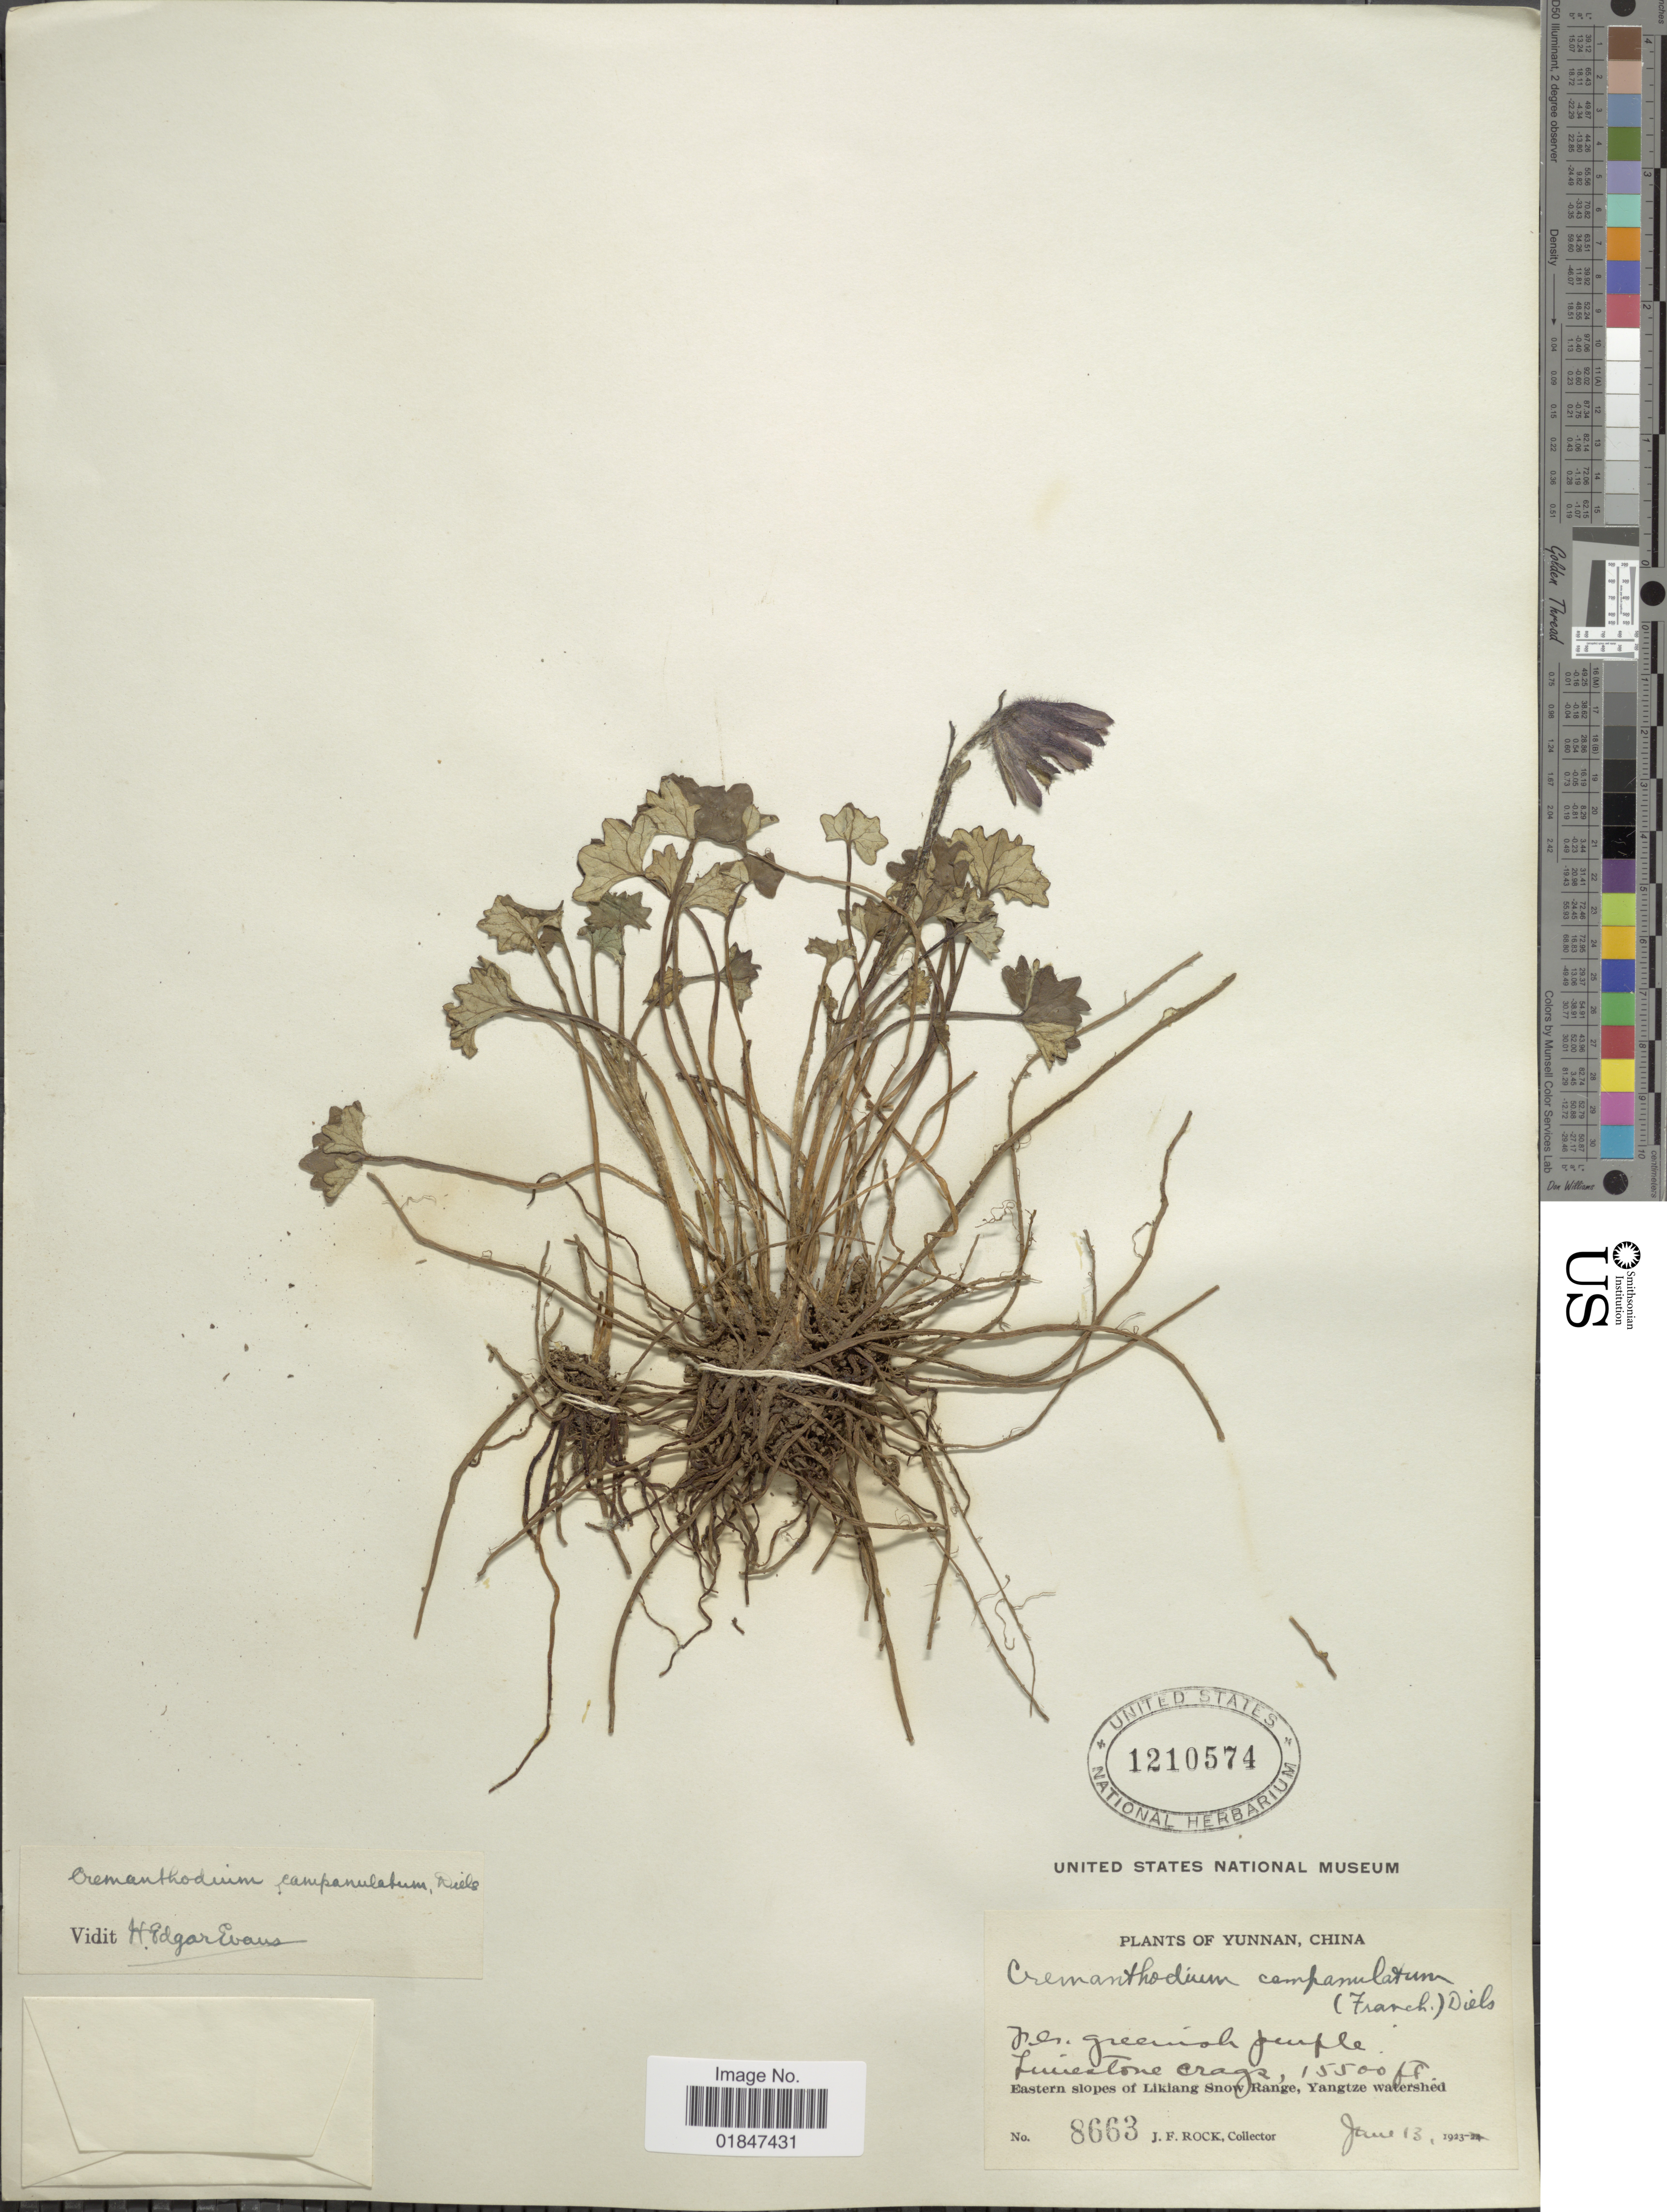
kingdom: Plantae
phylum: Tracheophyta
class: Magnoliopsida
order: Asterales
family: Asteraceae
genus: Cremanthodium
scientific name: Cremanthodium campanulatum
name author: Diels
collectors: J. Rock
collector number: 8663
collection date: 1923-01-13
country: China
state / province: Yunnan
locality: Eastern slopes of Likiang Snow Range, Yangtze watershed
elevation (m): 4724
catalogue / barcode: US 1210574